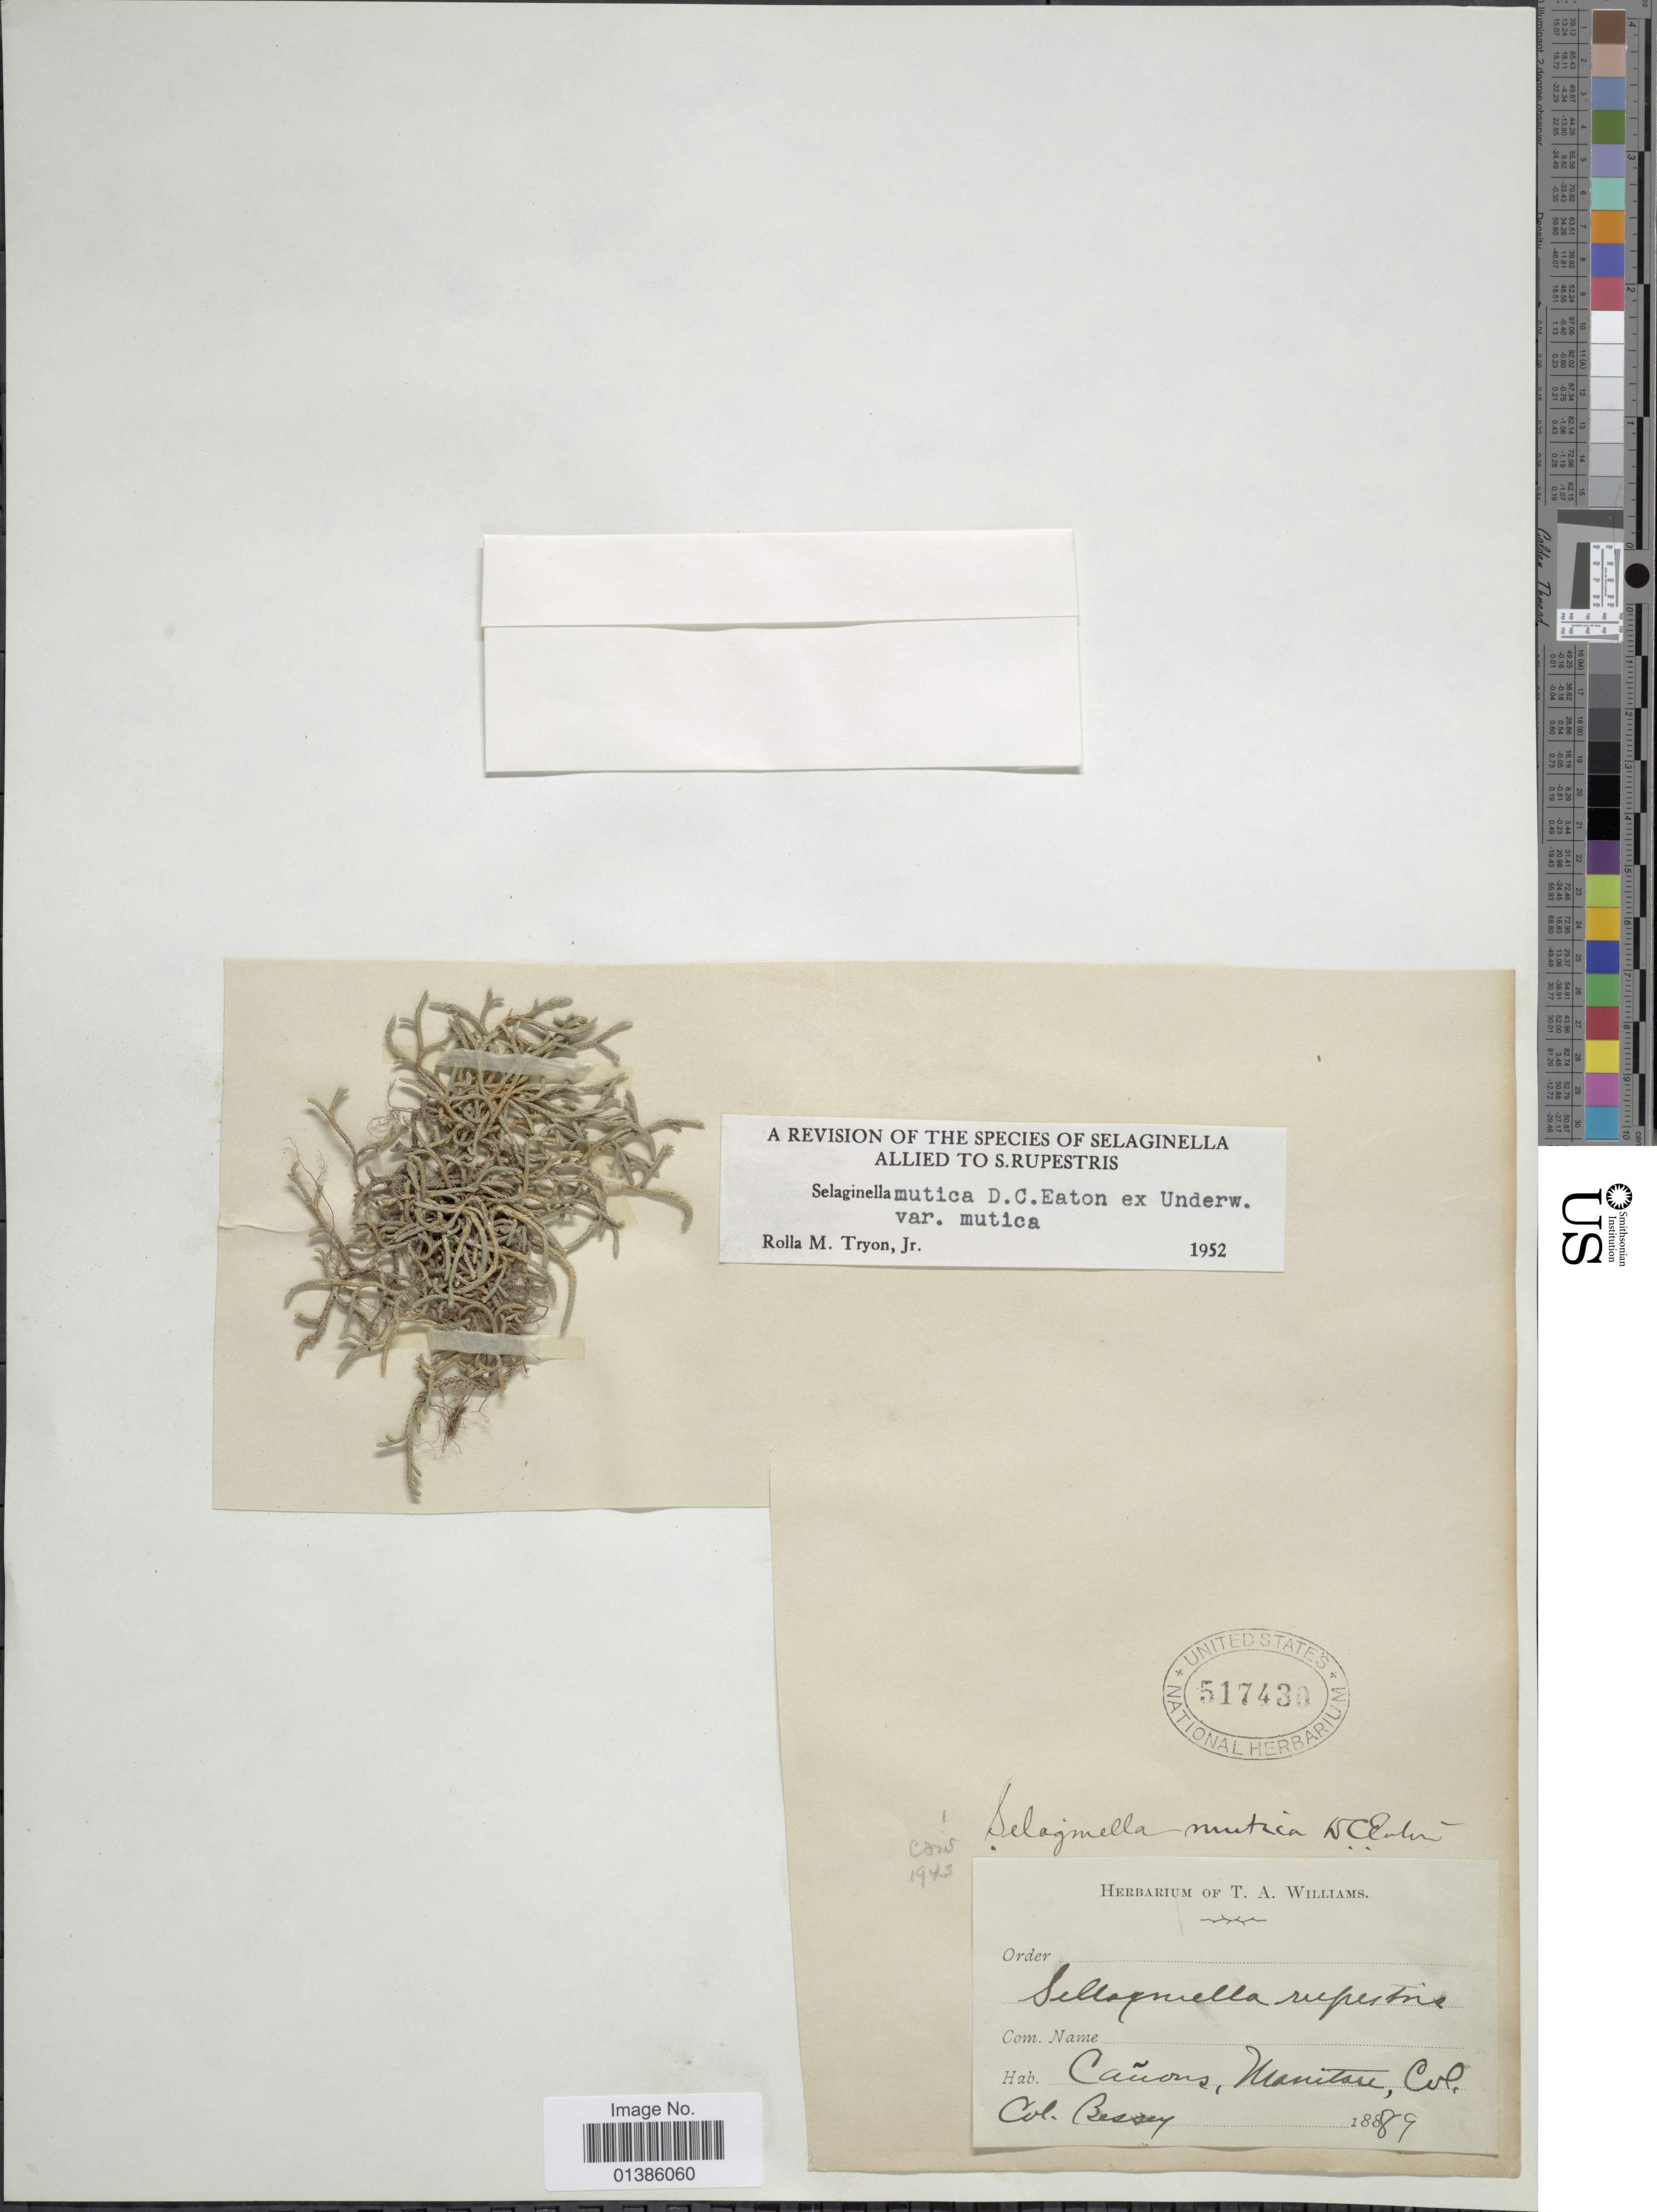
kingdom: Plantae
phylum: Tracheophyta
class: Lycopodiopsida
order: Selaginellales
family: Selaginellaceae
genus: Selaginella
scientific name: Selaginella mutica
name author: D.C. Eaton in Underw.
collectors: -. Bessey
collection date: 1889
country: United States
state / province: Colorado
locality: Cañons, Manitou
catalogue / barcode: US 517430